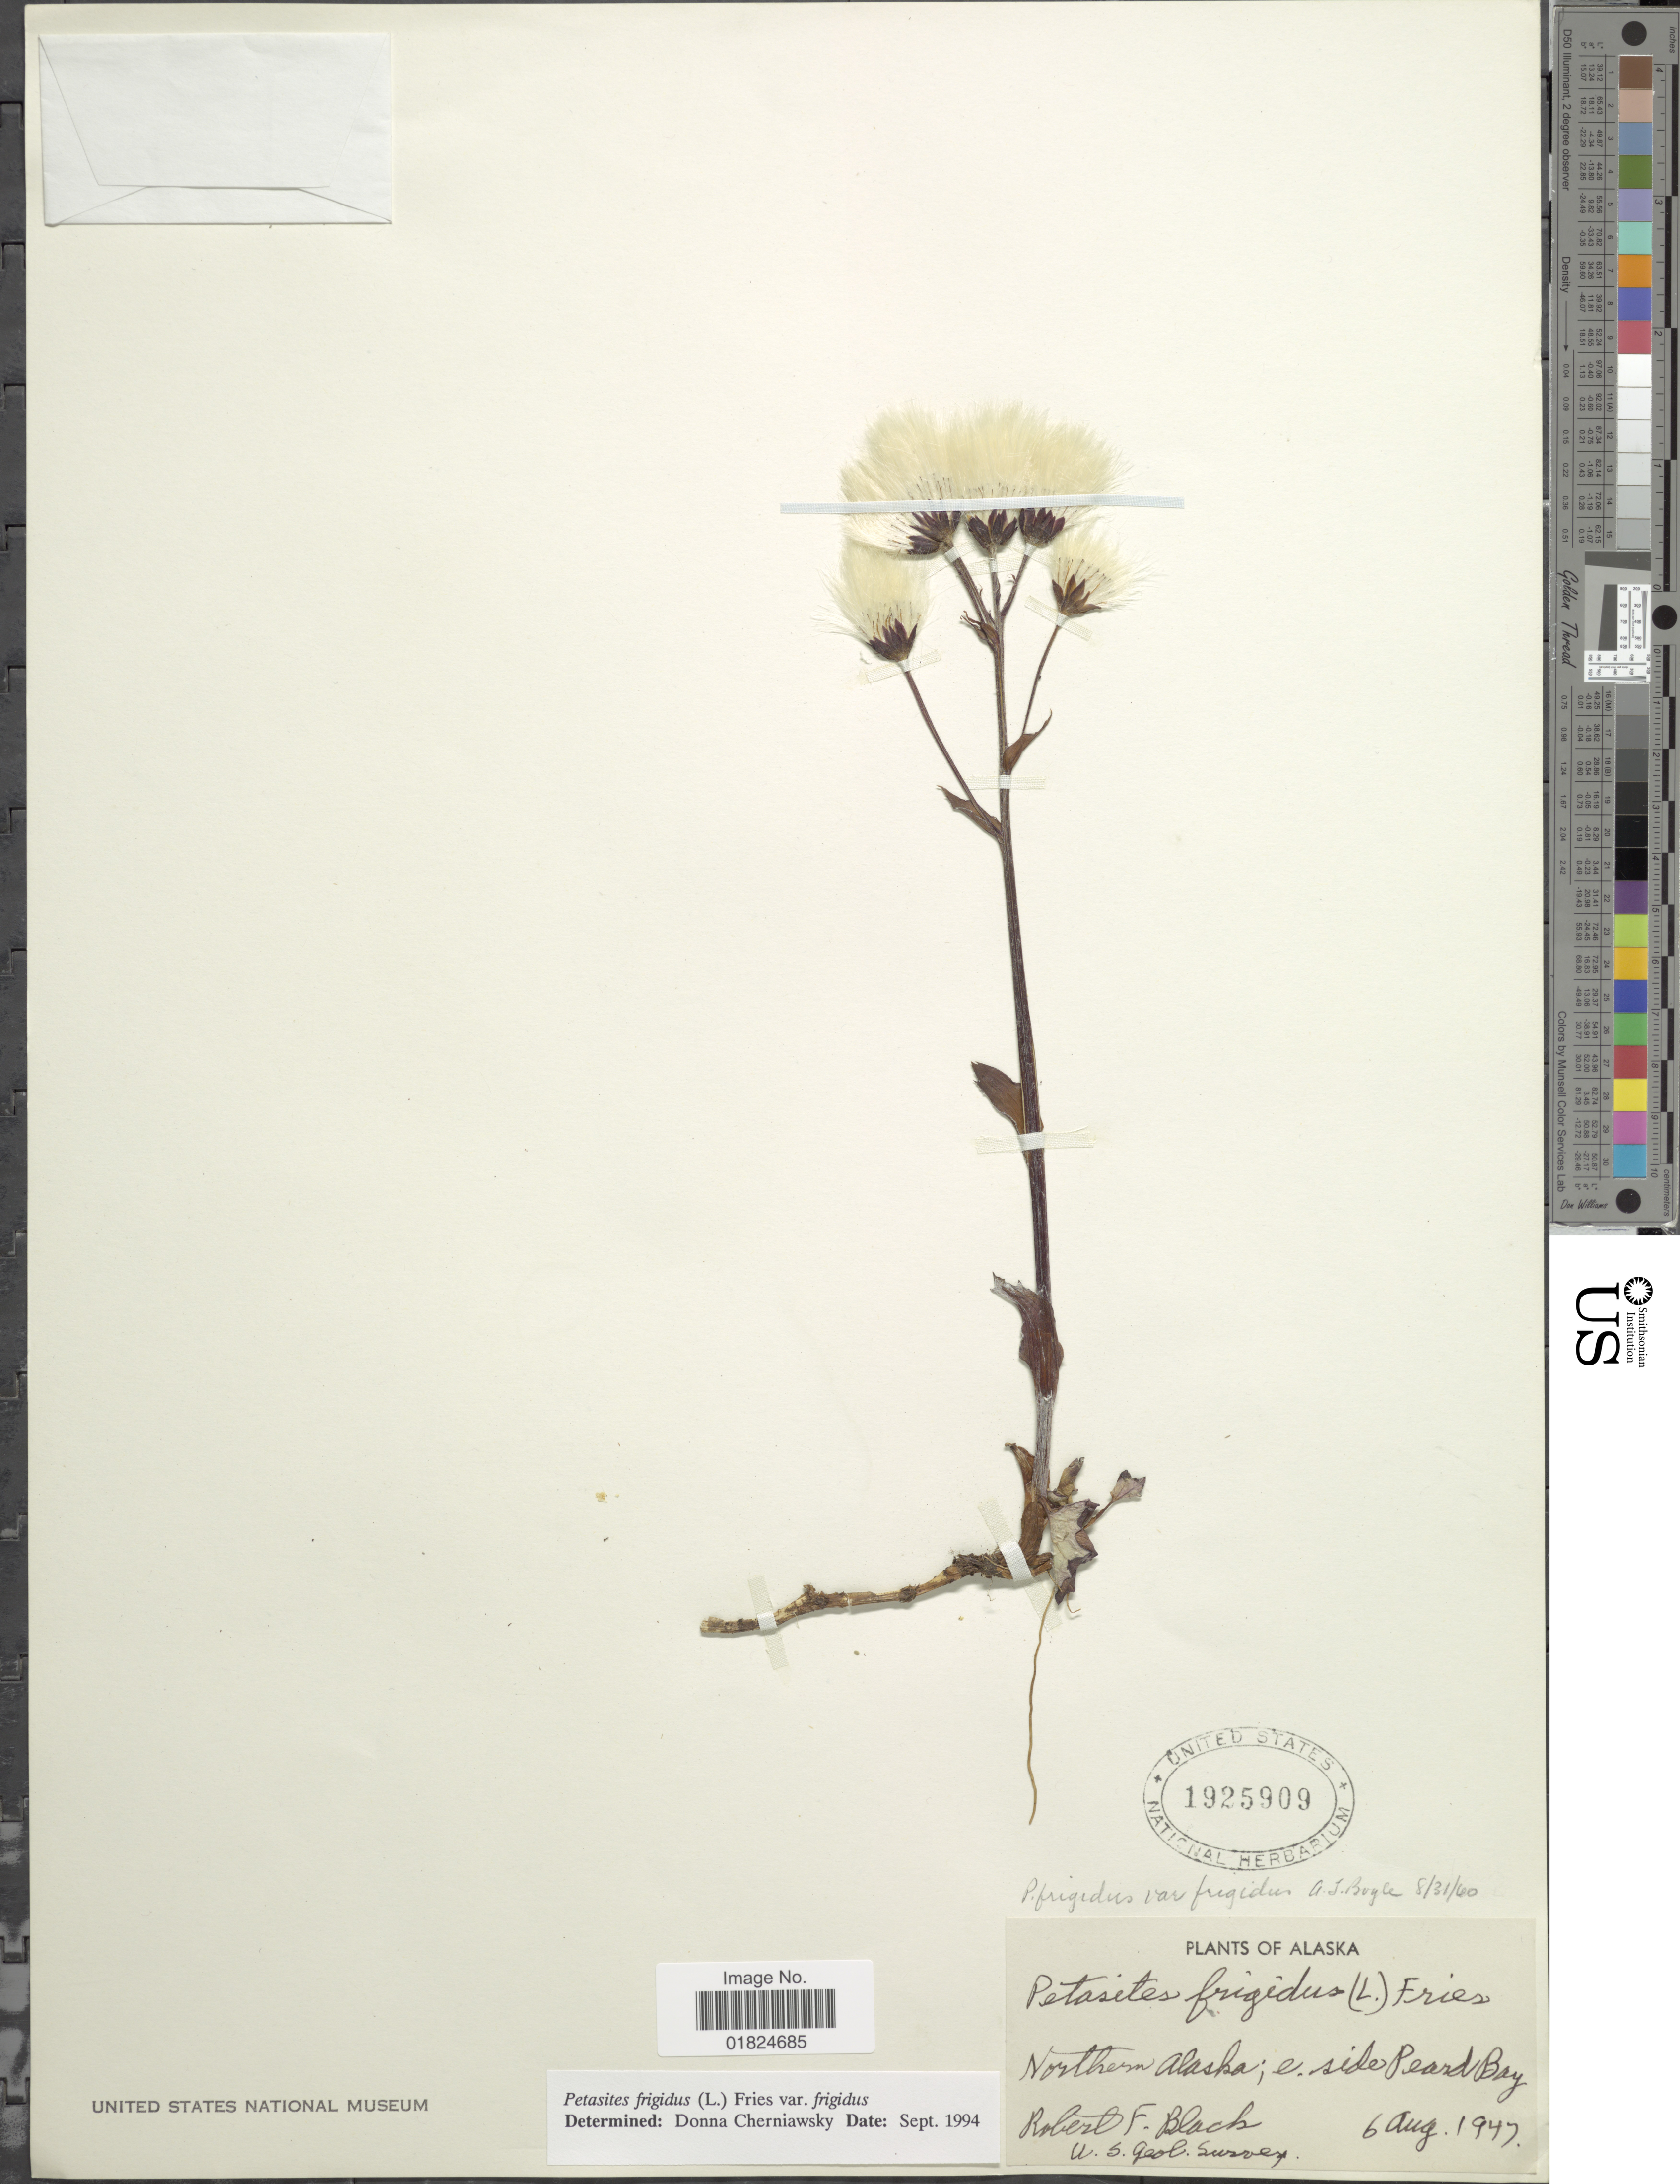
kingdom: Plantae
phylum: Tracheophyta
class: Magnoliopsida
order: Asterales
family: Asteraceae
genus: Petasites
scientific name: Petasites frigidus var. frigidus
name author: (L.) Fr.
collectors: R. F. Black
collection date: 1947-08-06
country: United States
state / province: Alaska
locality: Northern Alaska; e. side Pearl Bay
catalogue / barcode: US 1925909